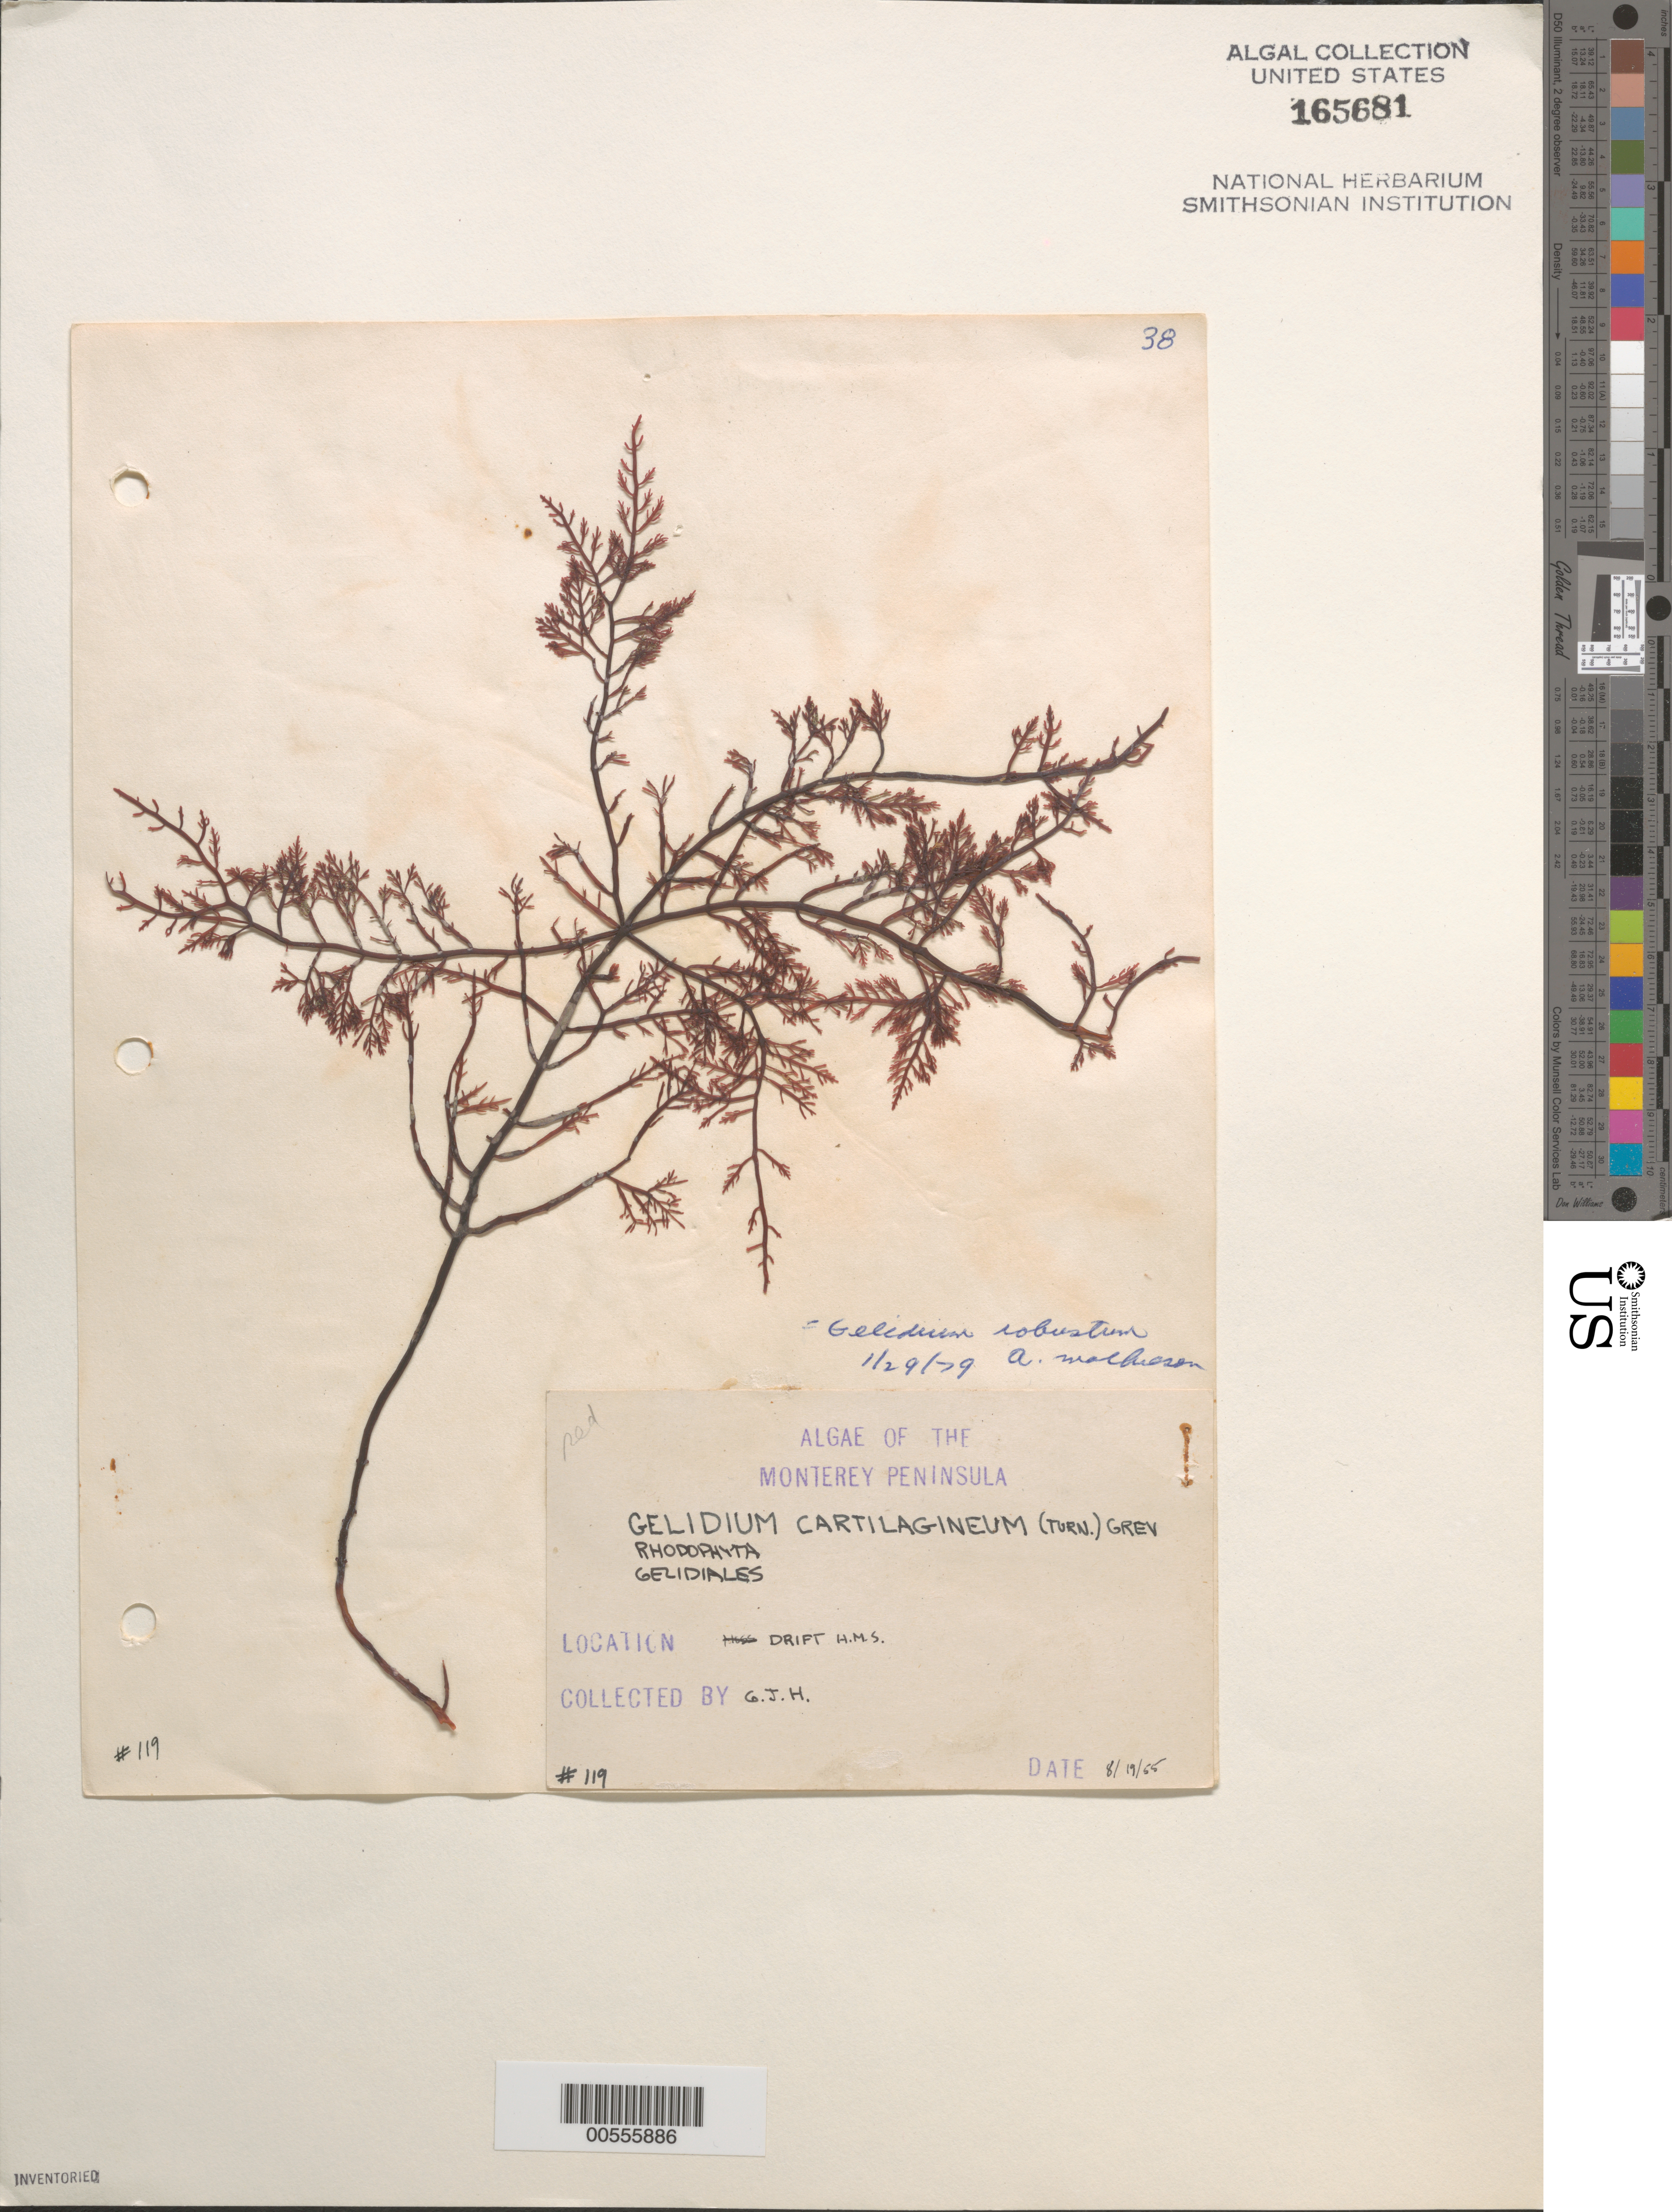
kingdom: Plantae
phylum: Rhodophyta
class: Florideophyceae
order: Gelidiales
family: Gelidiaceae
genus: Gelidium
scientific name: Gelidium robustum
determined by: Mathieson, A. C.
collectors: G. Hollenberg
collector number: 119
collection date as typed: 19 Aug 1955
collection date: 1955-08-19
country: United States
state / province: California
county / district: Monterey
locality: Hopkins Marine Station, Pacific Grove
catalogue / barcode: US 165681